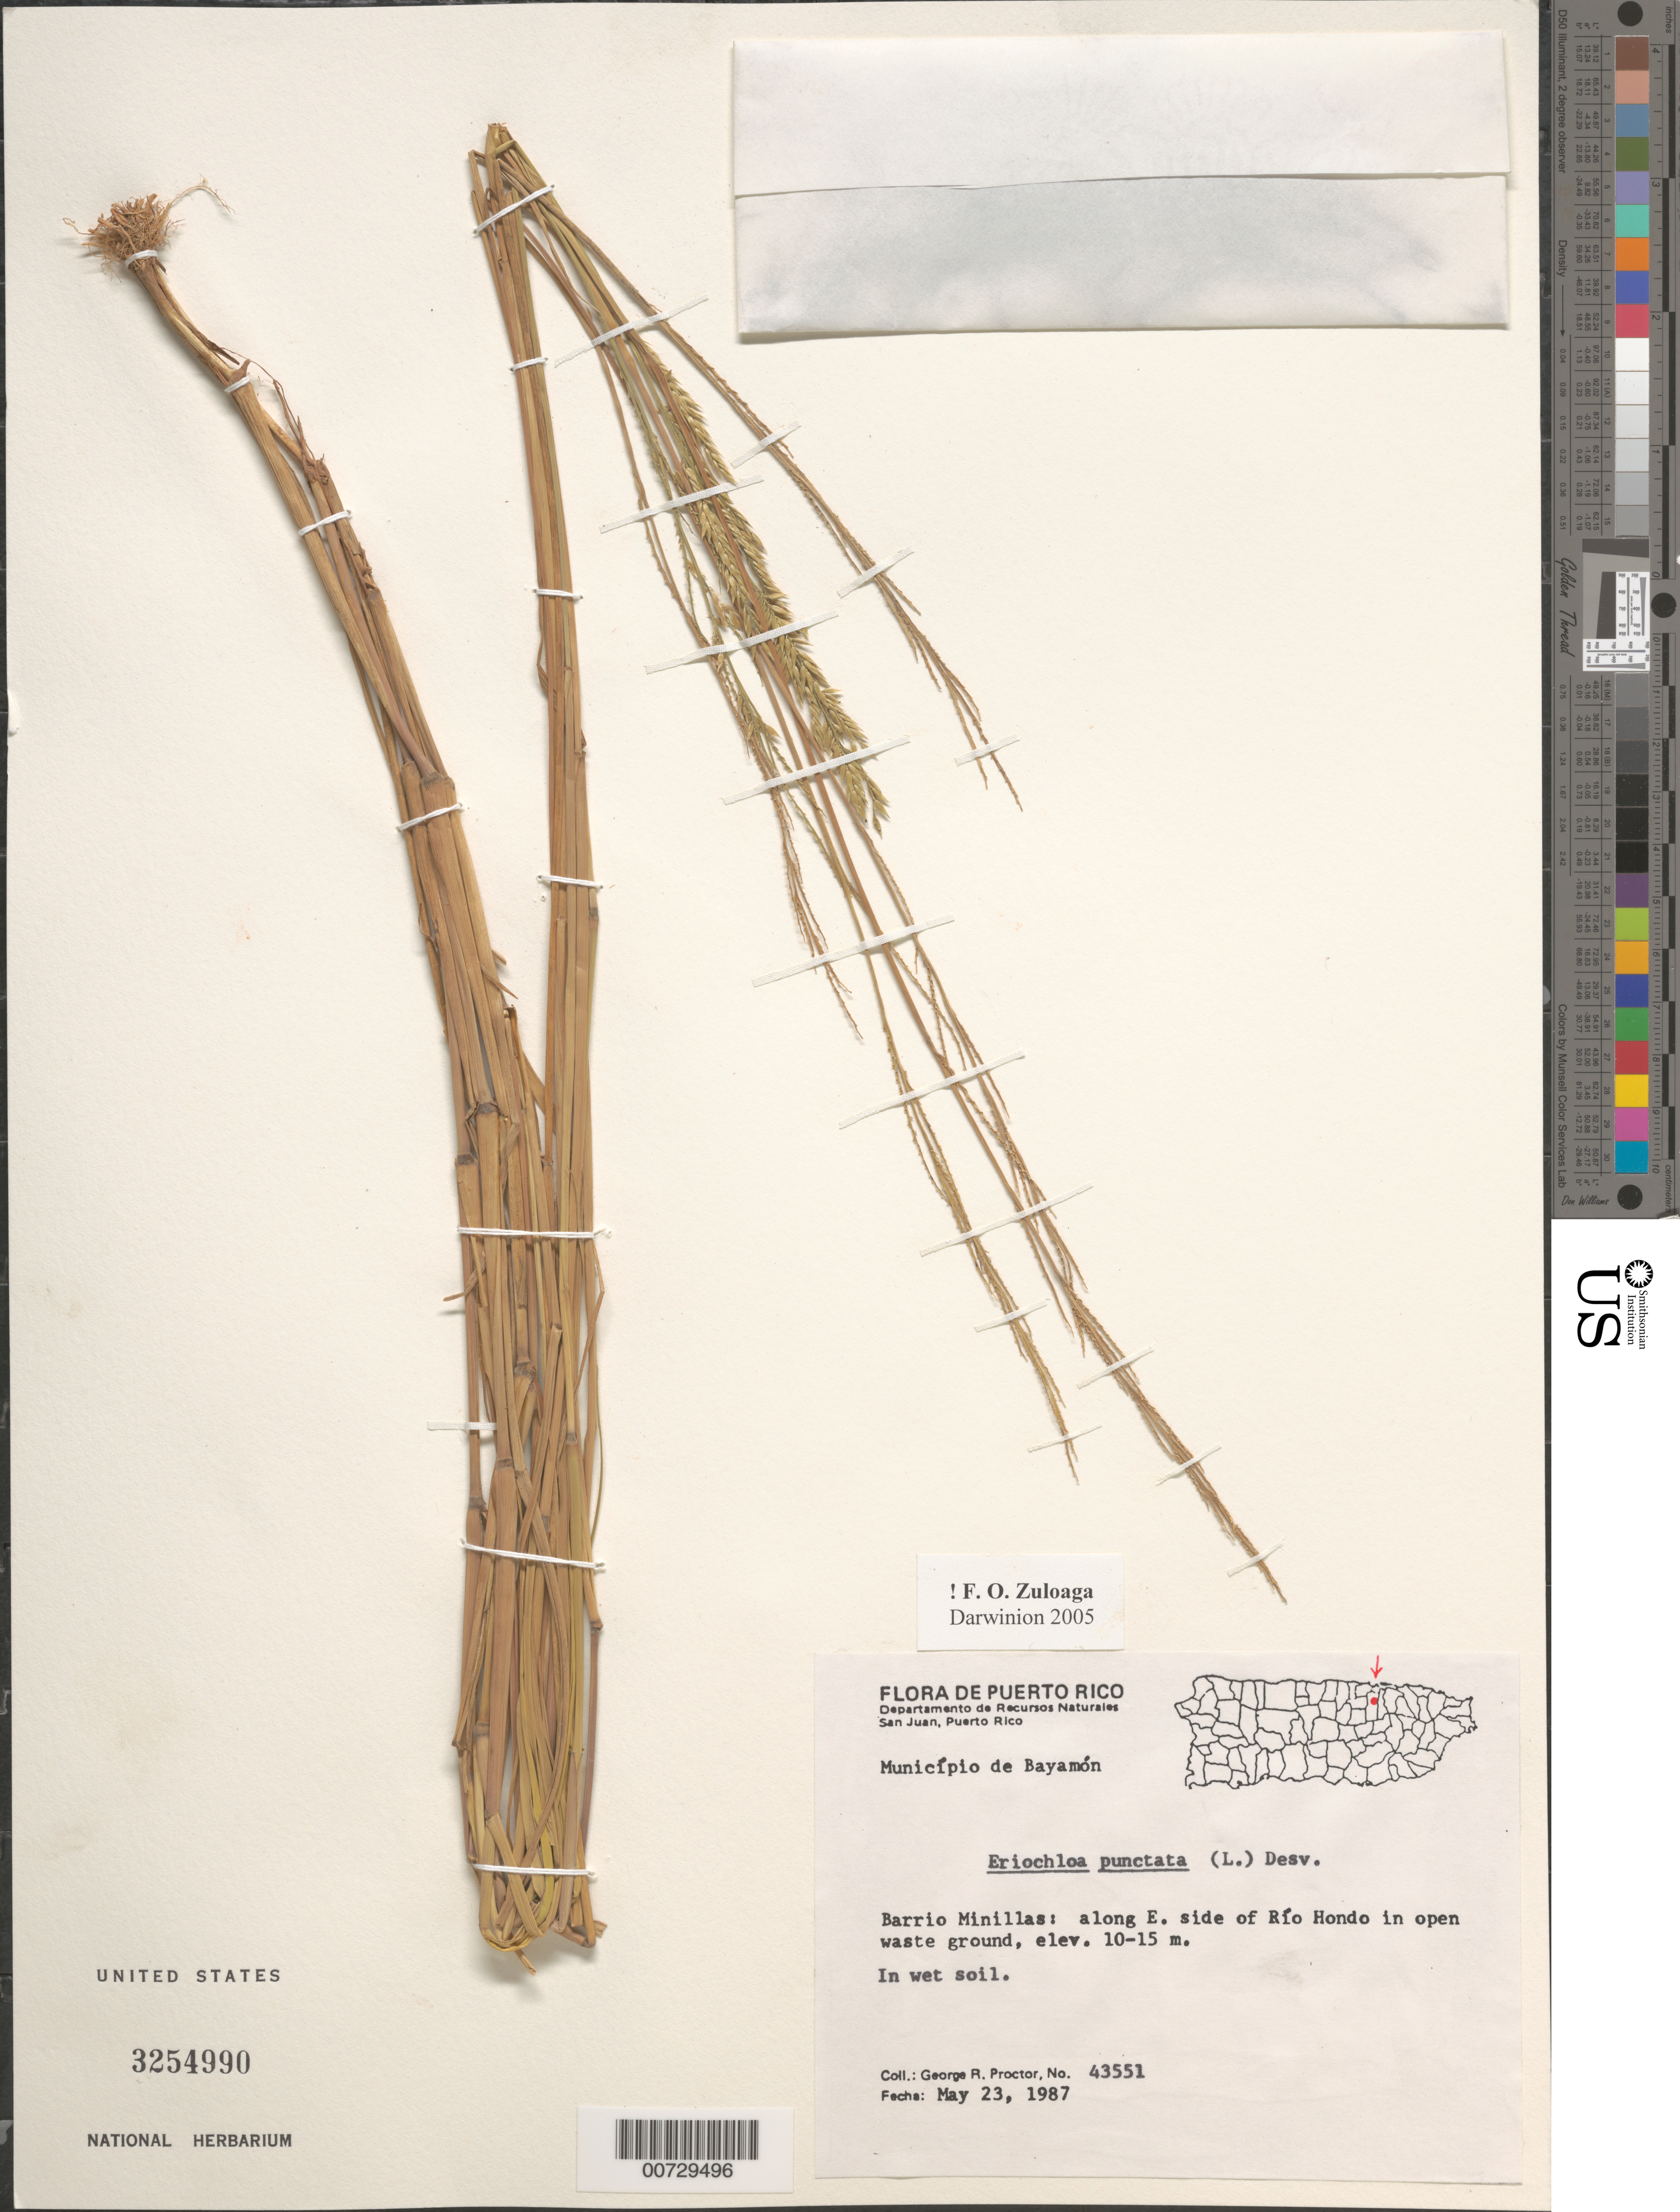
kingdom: Plantae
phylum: Tracheophyta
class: Liliopsida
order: Poales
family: Poaceae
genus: Eriochloa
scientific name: Eriochloa punctata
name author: (L.) Desv. ex Ham.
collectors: G. R. Proctor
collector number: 43551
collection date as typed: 23 May 1987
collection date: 1987-05-23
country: Puerto Rico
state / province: Bayamón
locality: Barrio Minillas: along E side of Río Hondo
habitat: In wet soil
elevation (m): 10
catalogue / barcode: US 3254990